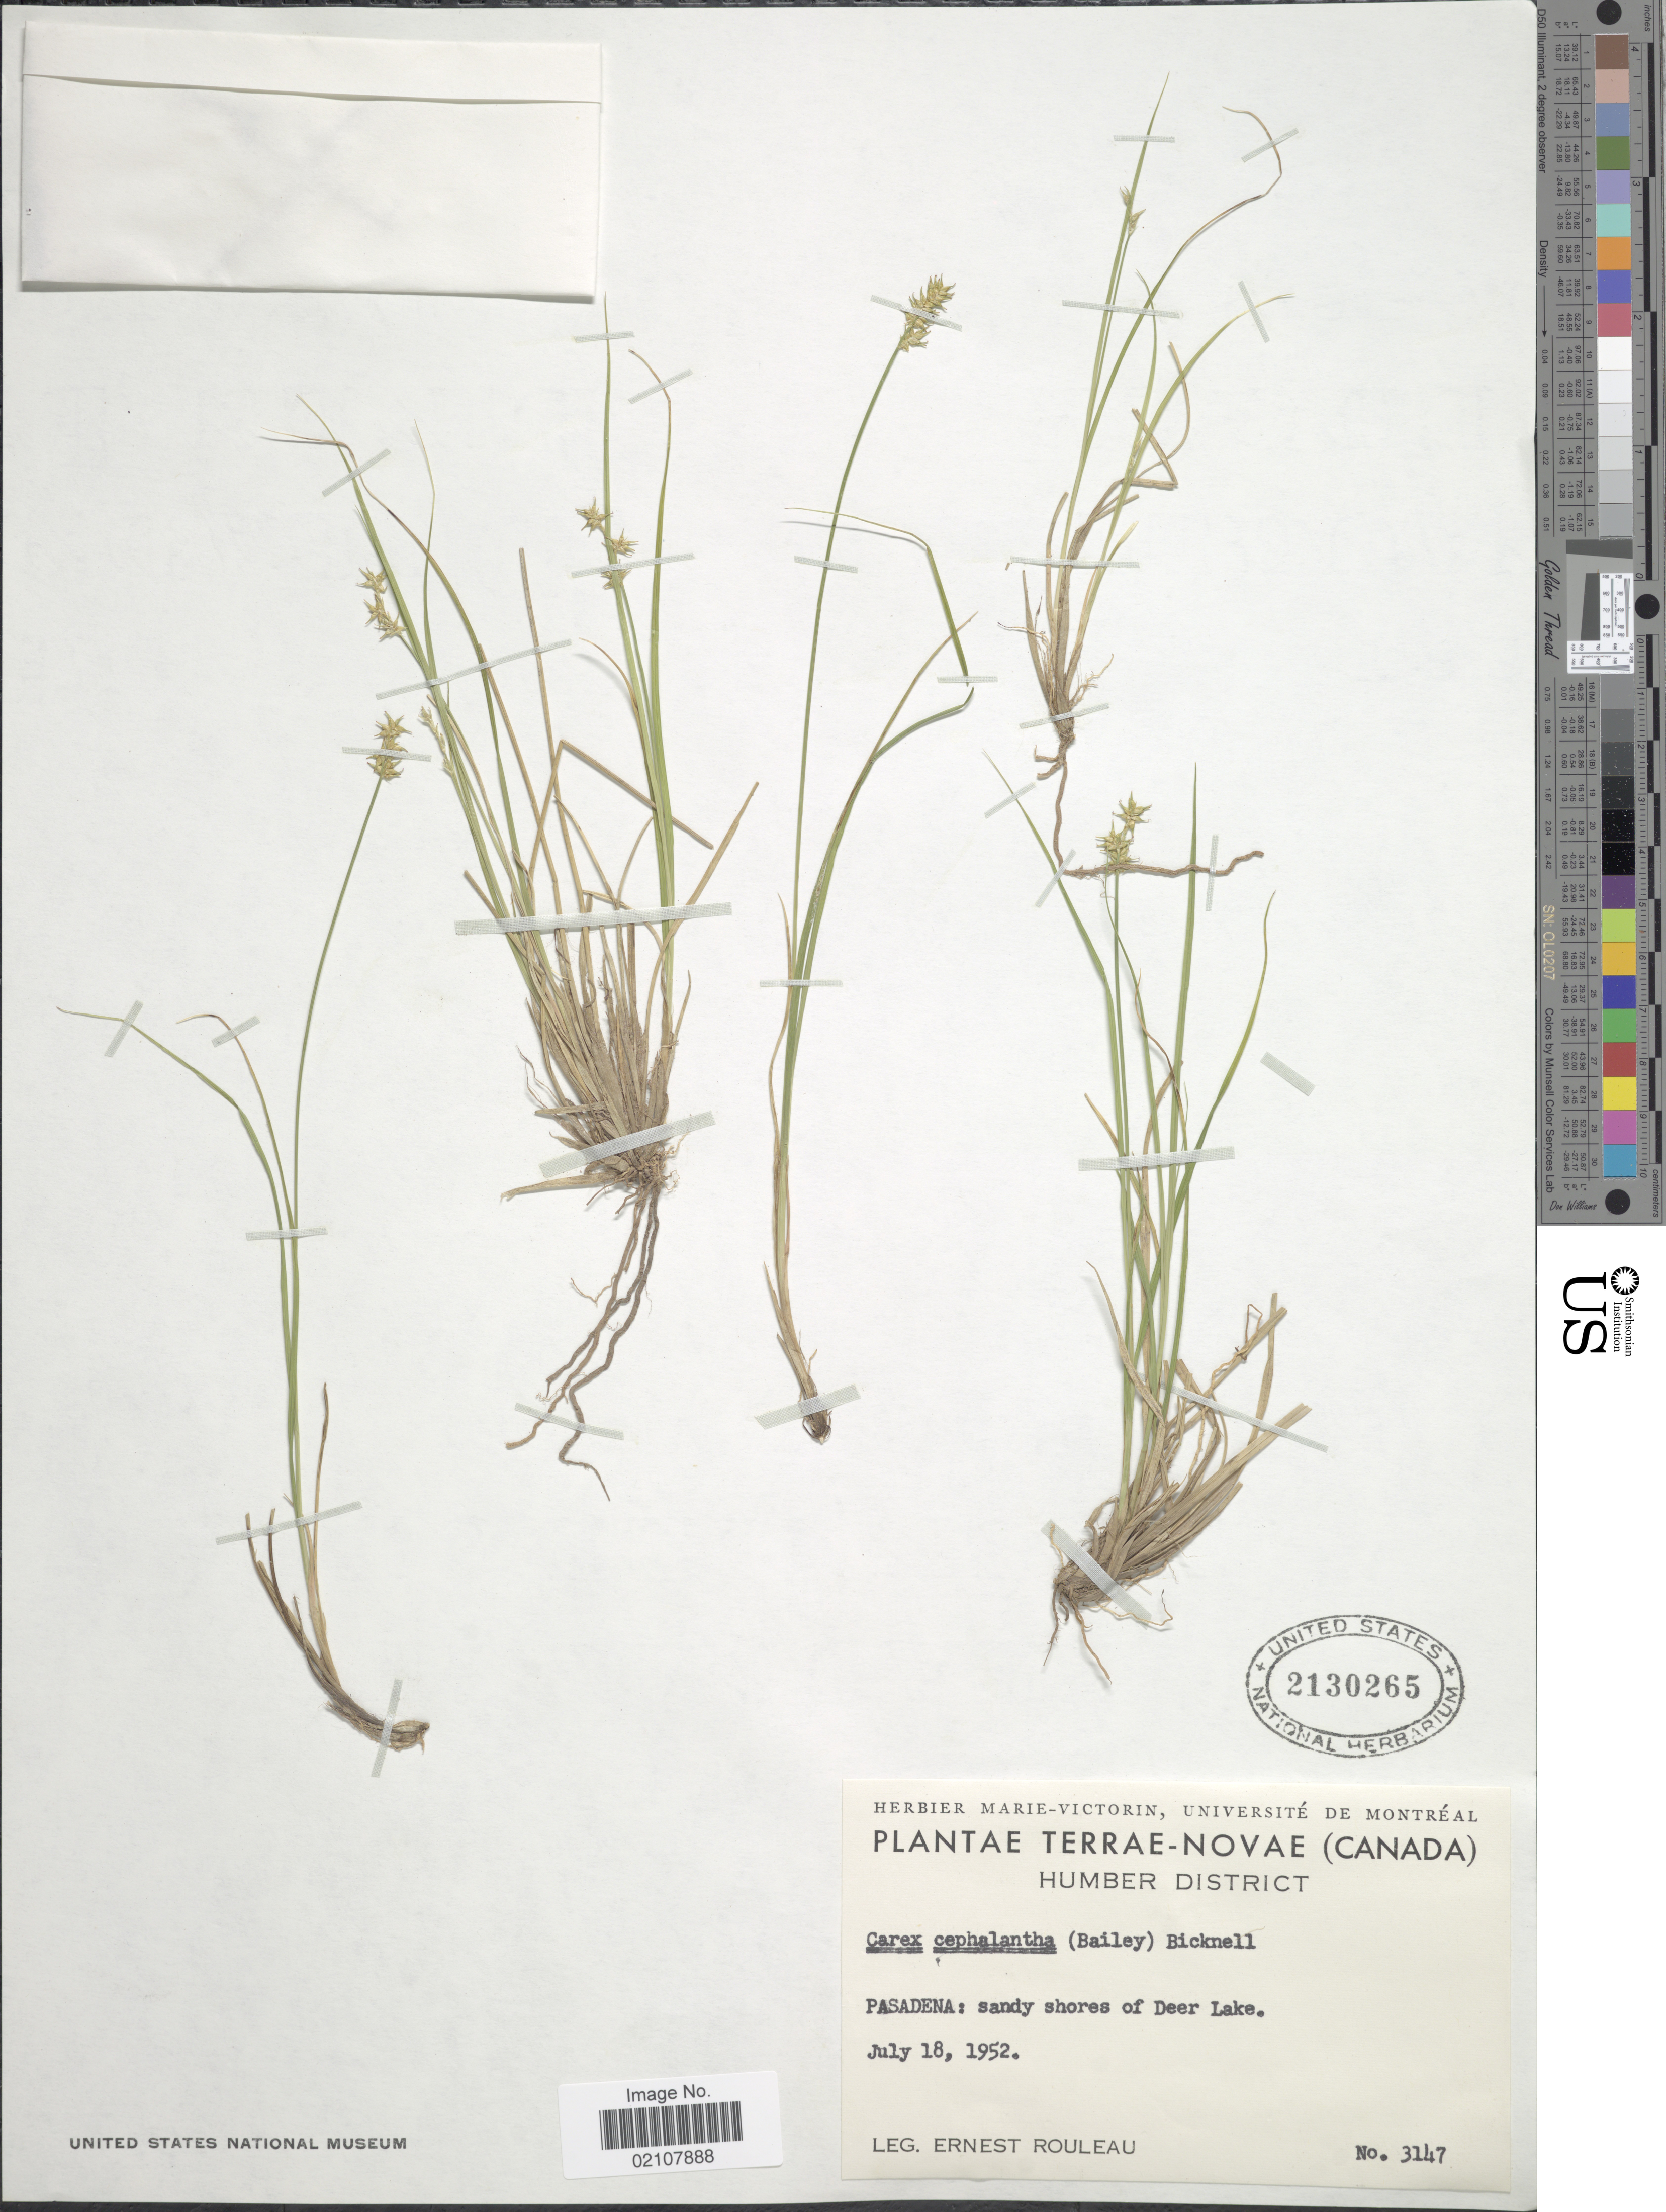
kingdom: Plantae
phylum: Tracheophyta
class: Liliopsida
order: Poales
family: Cyperaceae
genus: Carex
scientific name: Carex echinata subsp. echinata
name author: Murray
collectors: E. Rouleau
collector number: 3147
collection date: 1952-07-18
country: Canada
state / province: Newfoundland and Labrador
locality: Terrae-Novae, Humber District, Pasadena: sandy shores of Deer Lake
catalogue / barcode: US 2130265